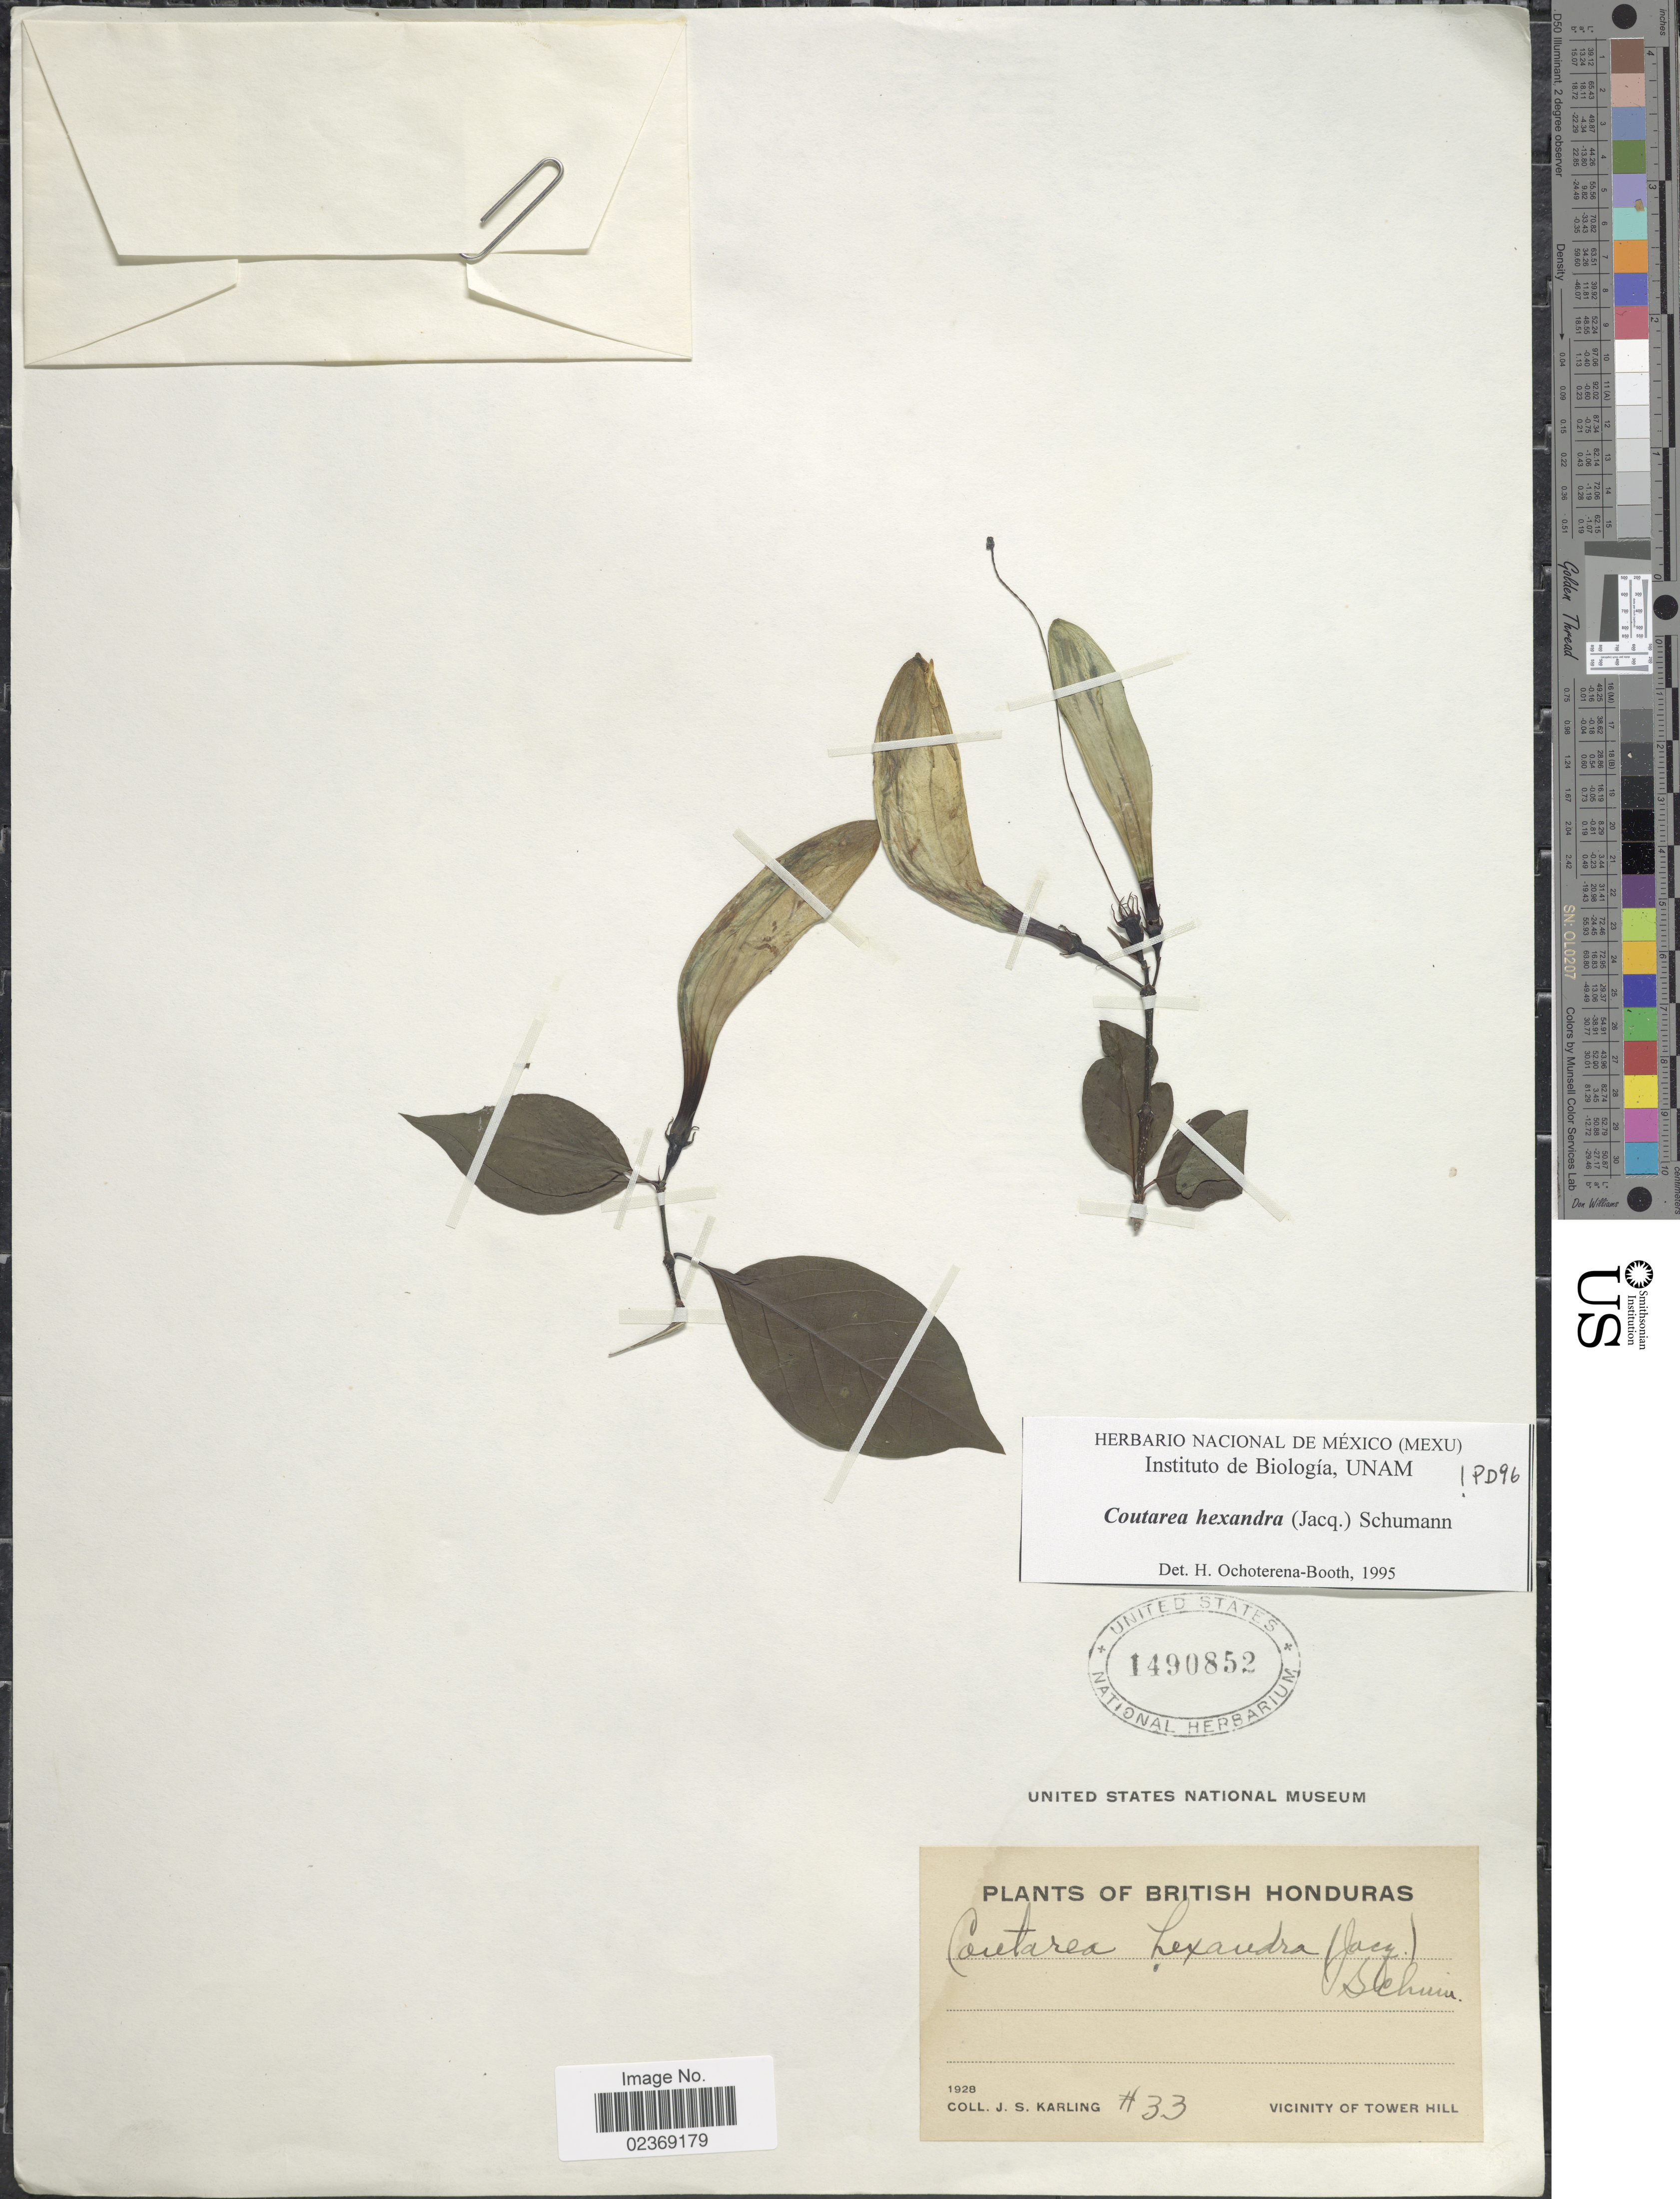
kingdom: Plantae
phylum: Tracheophyta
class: Magnoliopsida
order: Gentianales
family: Rubiaceae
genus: Coutarea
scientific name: Coutarea hexandra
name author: (Jacq.) K. Schum.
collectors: J. Karling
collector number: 33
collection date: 1928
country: Belize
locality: British Honduras. Vicinity of Tower Hill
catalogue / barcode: US 1490852